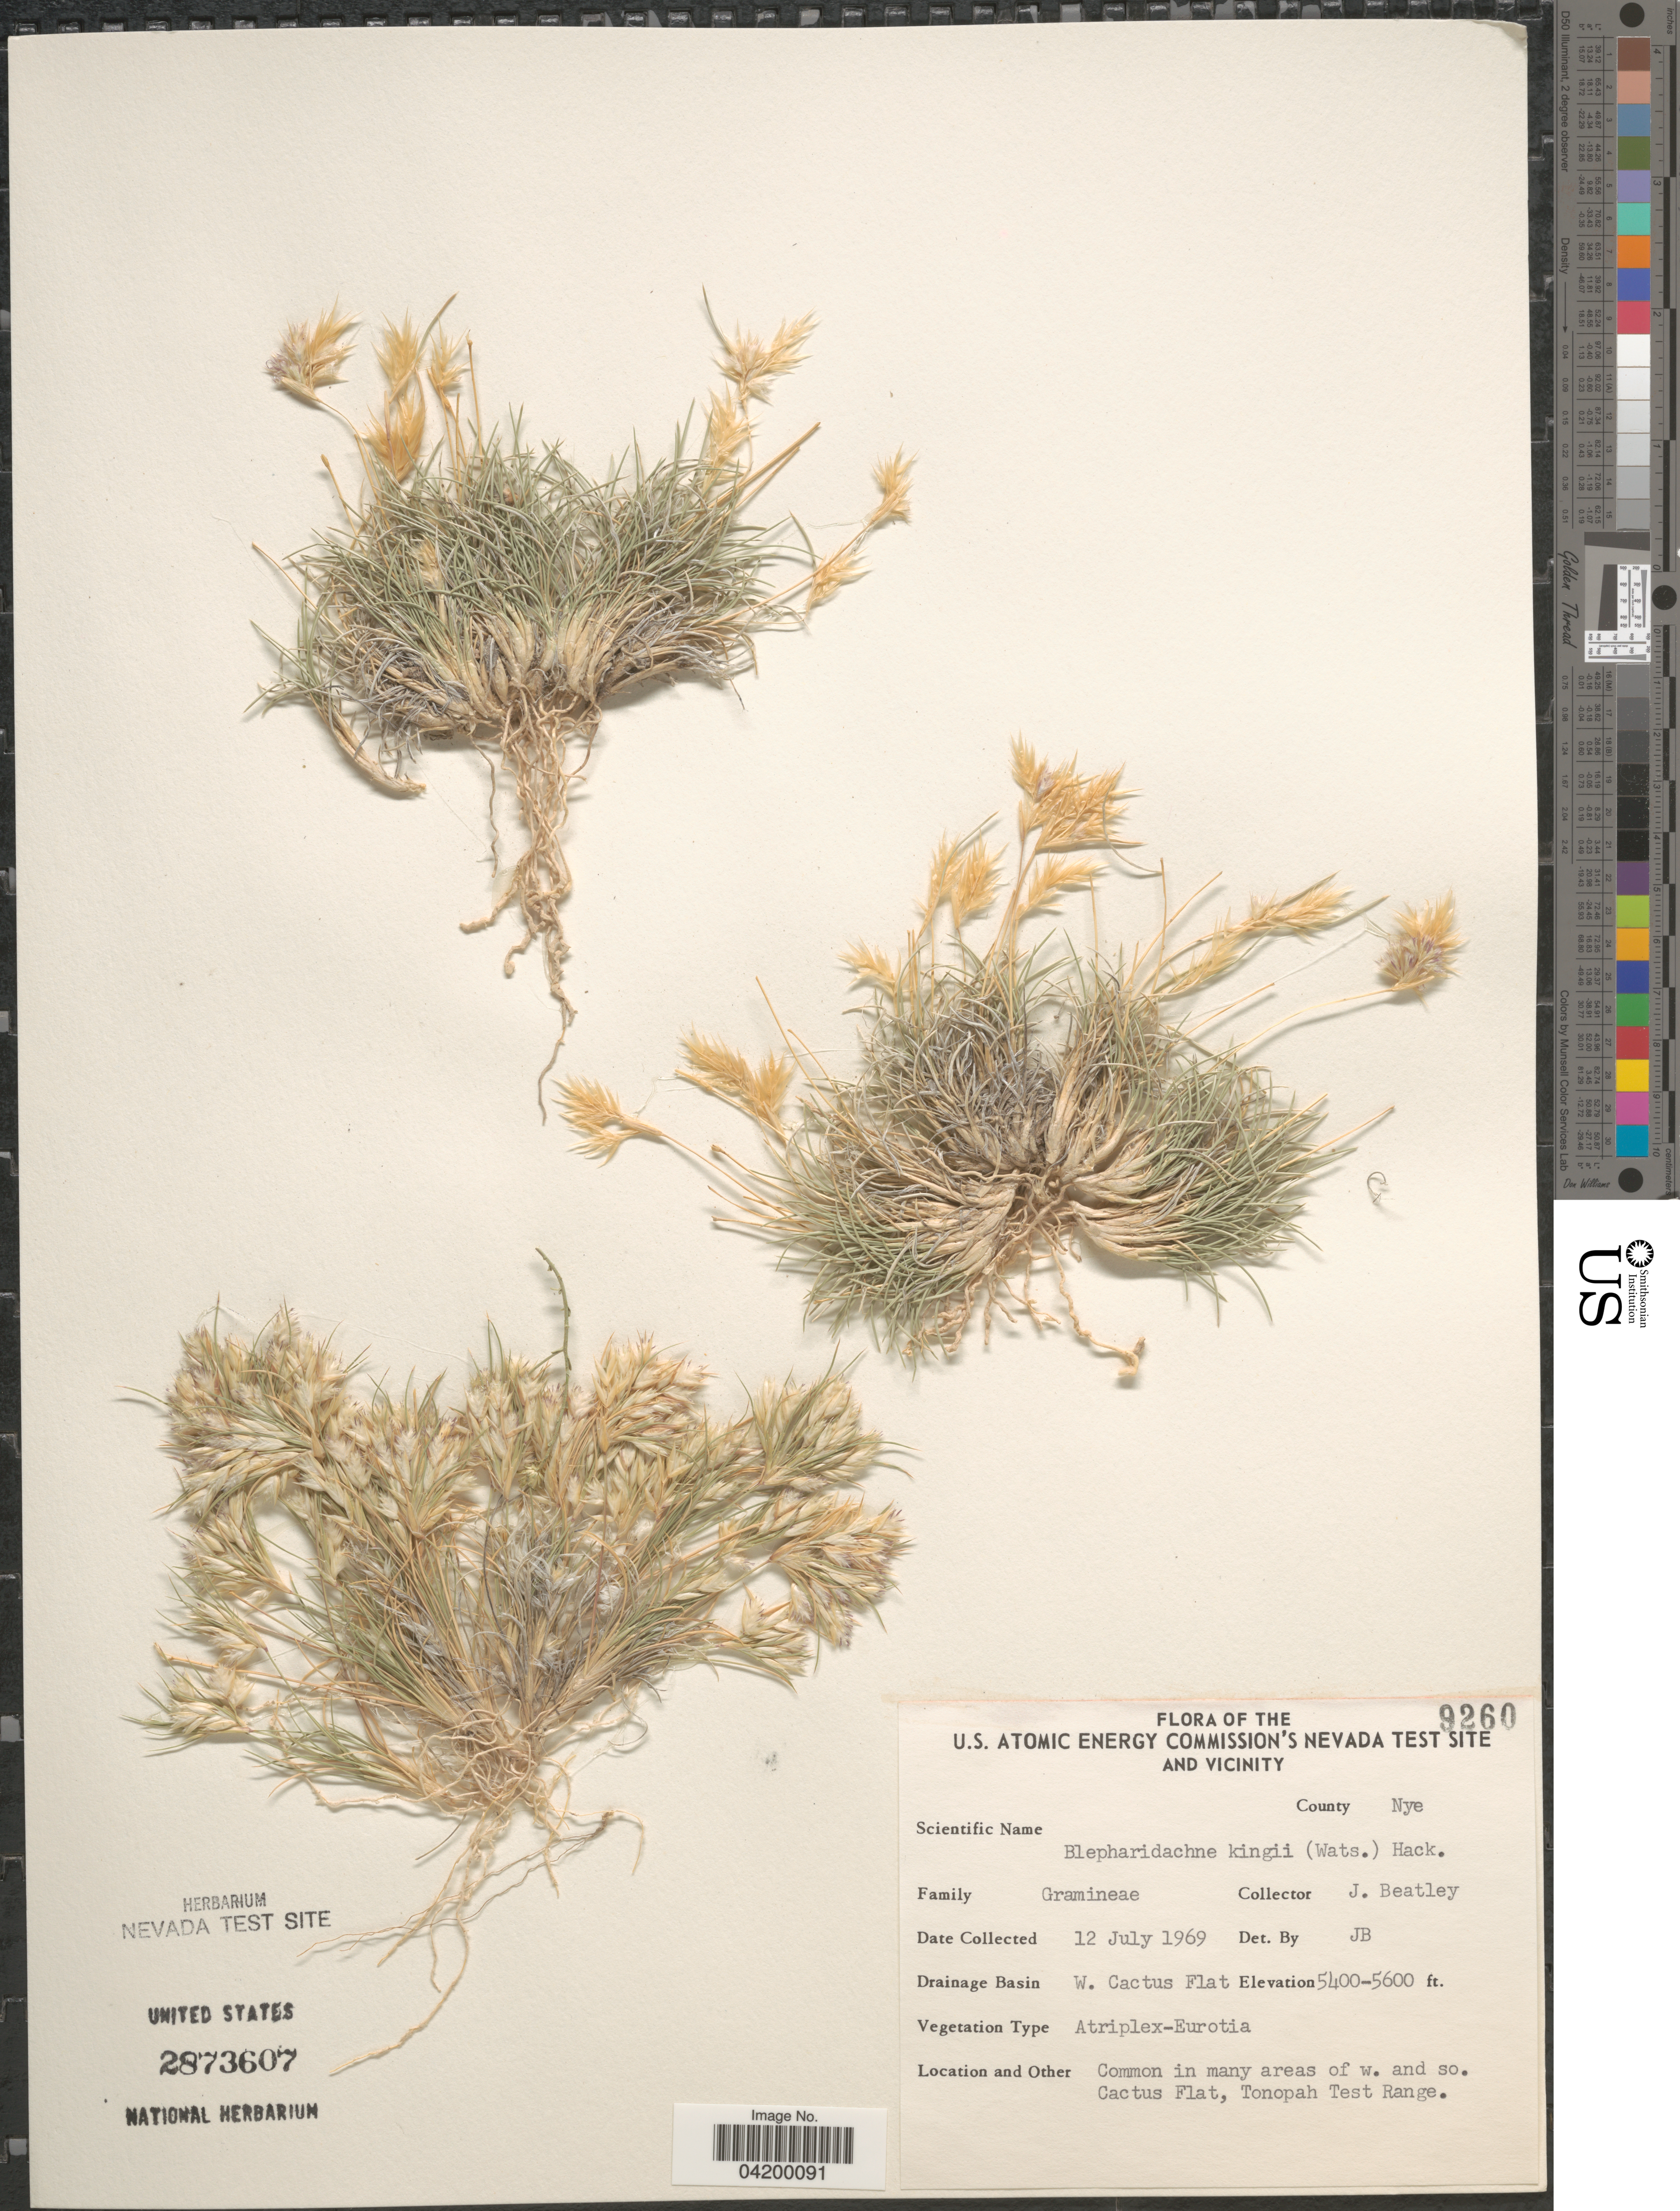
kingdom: Plantae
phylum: Tracheophyta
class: Liliopsida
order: Poales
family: Poaceae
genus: Blepharidachne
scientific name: Blepharidachne kingii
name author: (S. Watson) Hack.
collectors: J. C. Beatley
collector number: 9260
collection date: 1969-07-12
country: United States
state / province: Nevada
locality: U.S. Atomic Energy Commission's Nevada Test Site and Vicinity. County Nye. Drainage Basin W. Cactus Flat. Common in many areas of w. and so. Cactus Flat, Tonopah Test Range.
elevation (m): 1646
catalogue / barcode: US 2873607